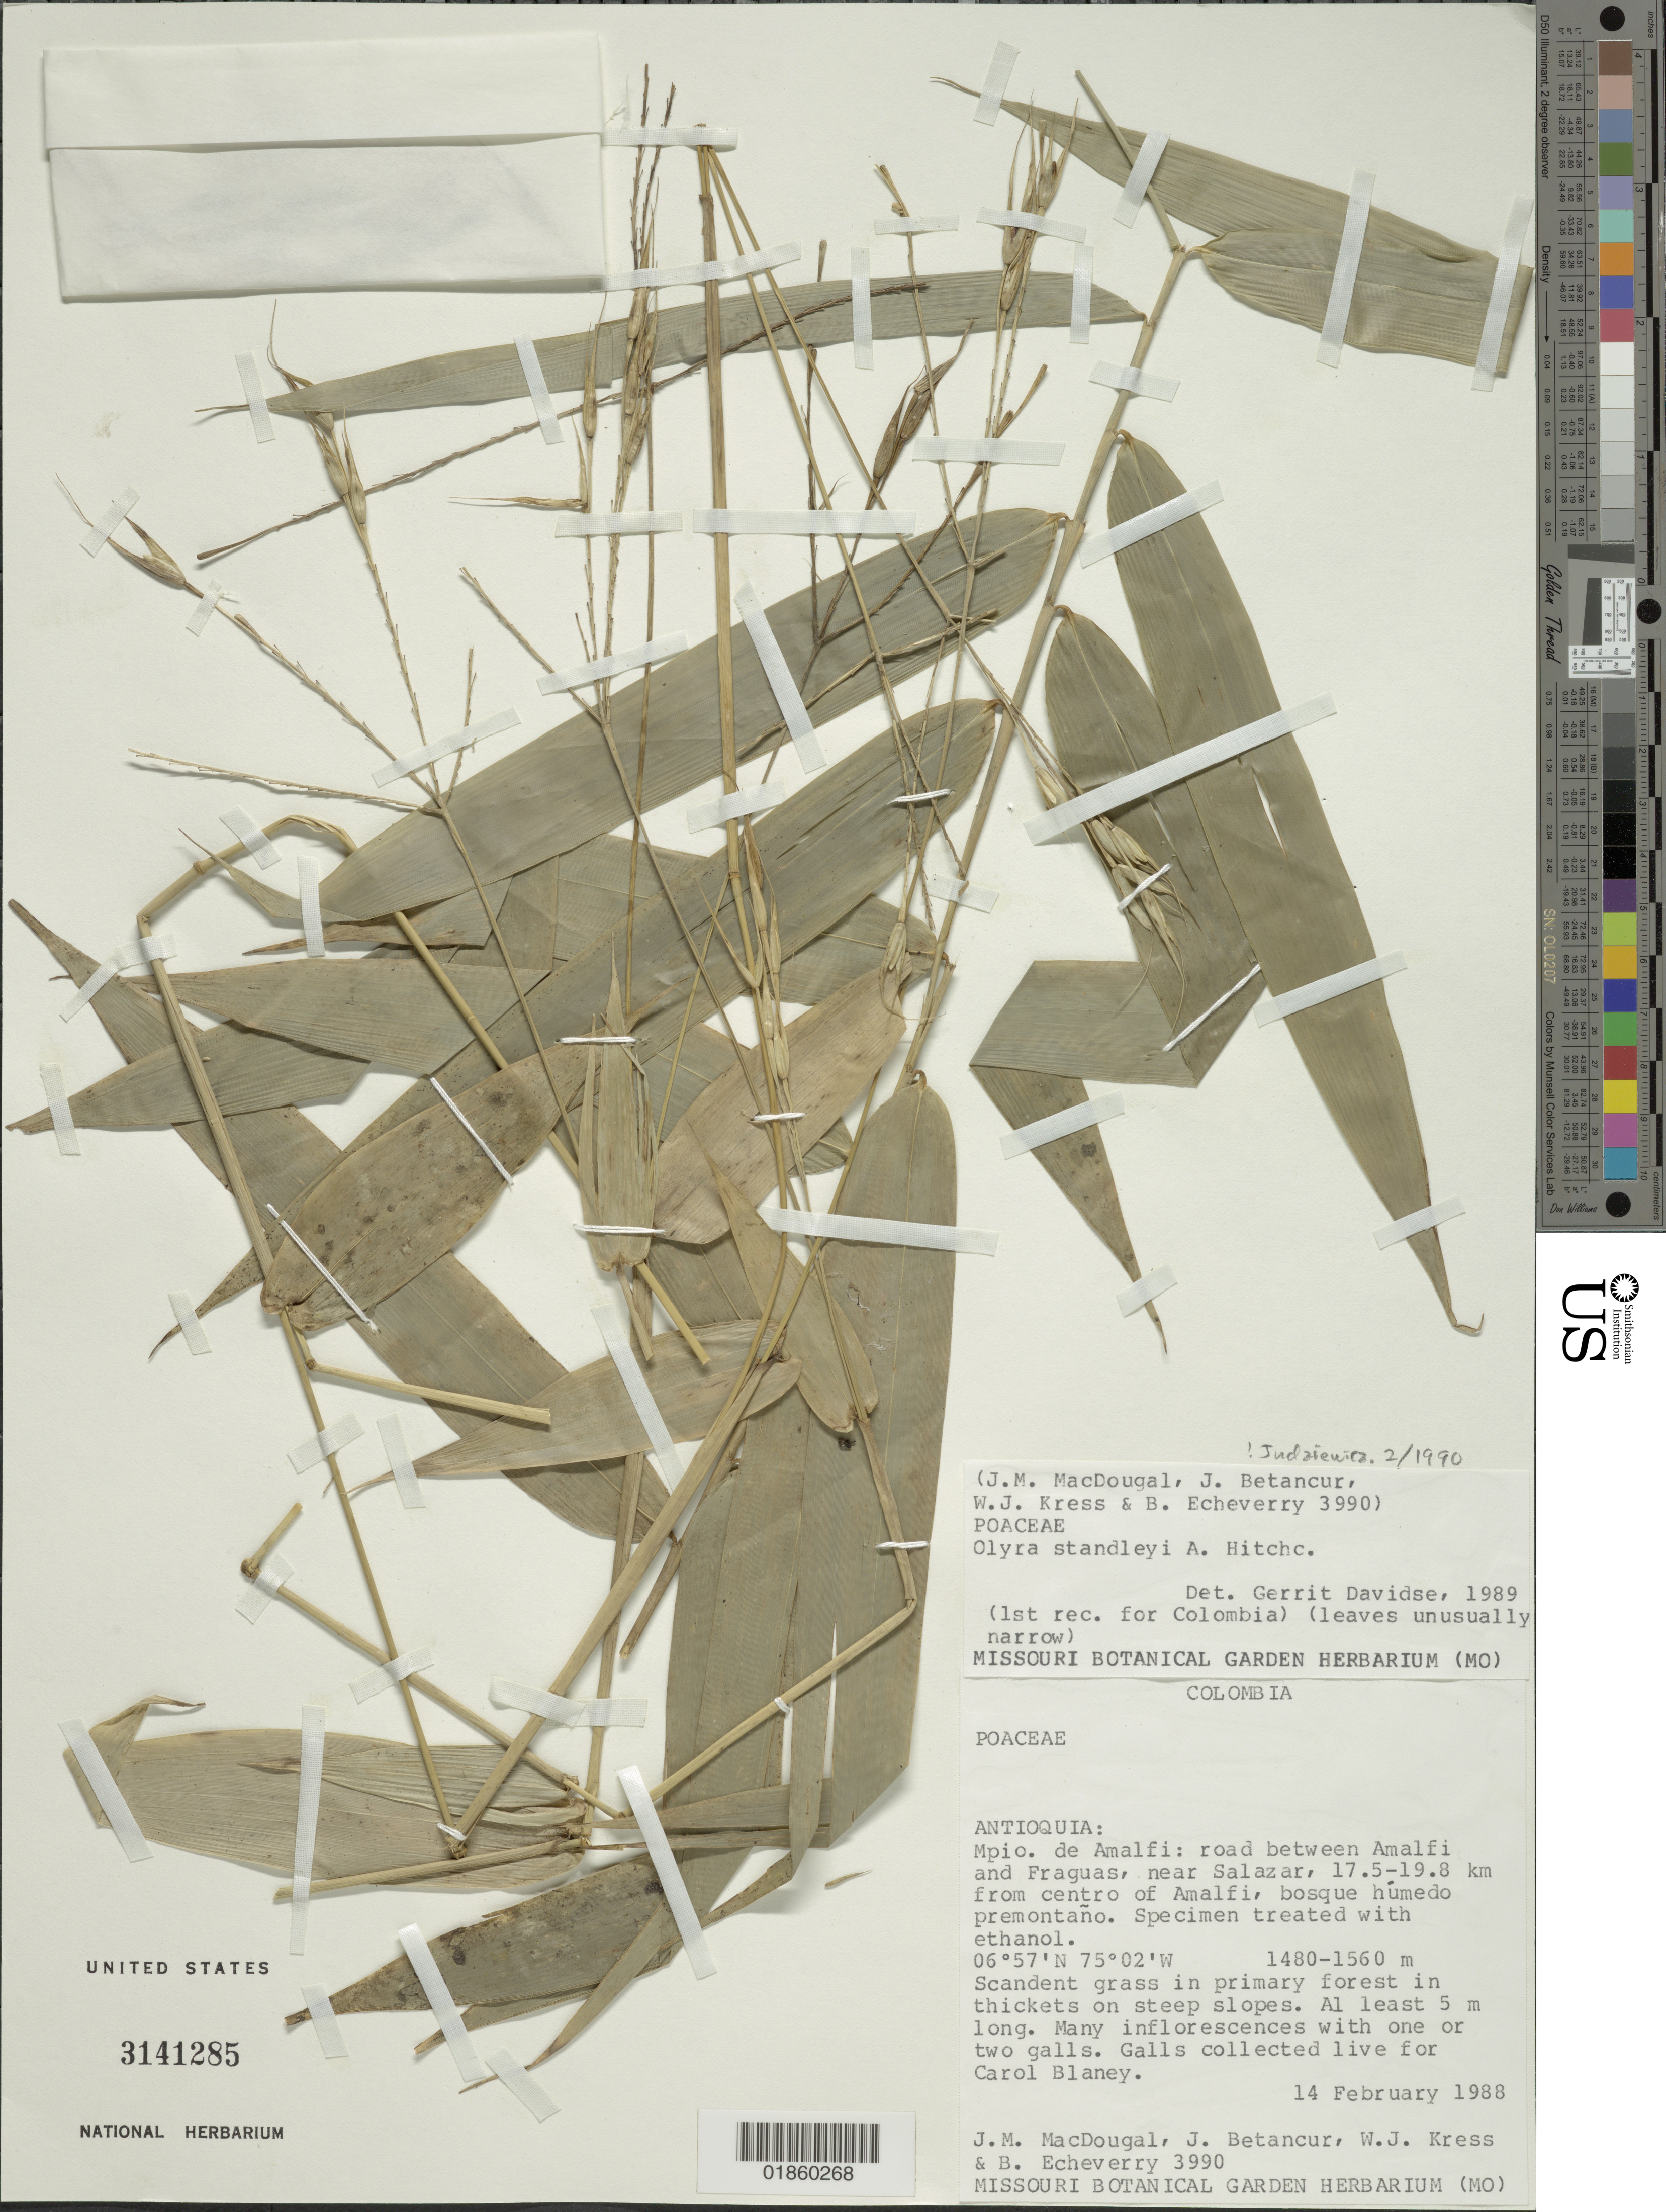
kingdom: Plantae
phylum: Tracheophyta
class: Liliopsida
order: Poales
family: Poaceae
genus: Olyra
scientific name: Olyra standleyi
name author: Hitchc.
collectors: J. M. MacDougal, J. Betancur, W. J. Kress & B. Echeverry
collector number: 3990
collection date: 1988-02-14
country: Colombia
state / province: Antioquia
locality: Mpio. de Amalfi: road between Amalfi and Fraguas, near Salazar, 17.5-19.8 km from centro of Amalfi, bosque humedo premontano.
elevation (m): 1480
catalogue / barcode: US 3141285